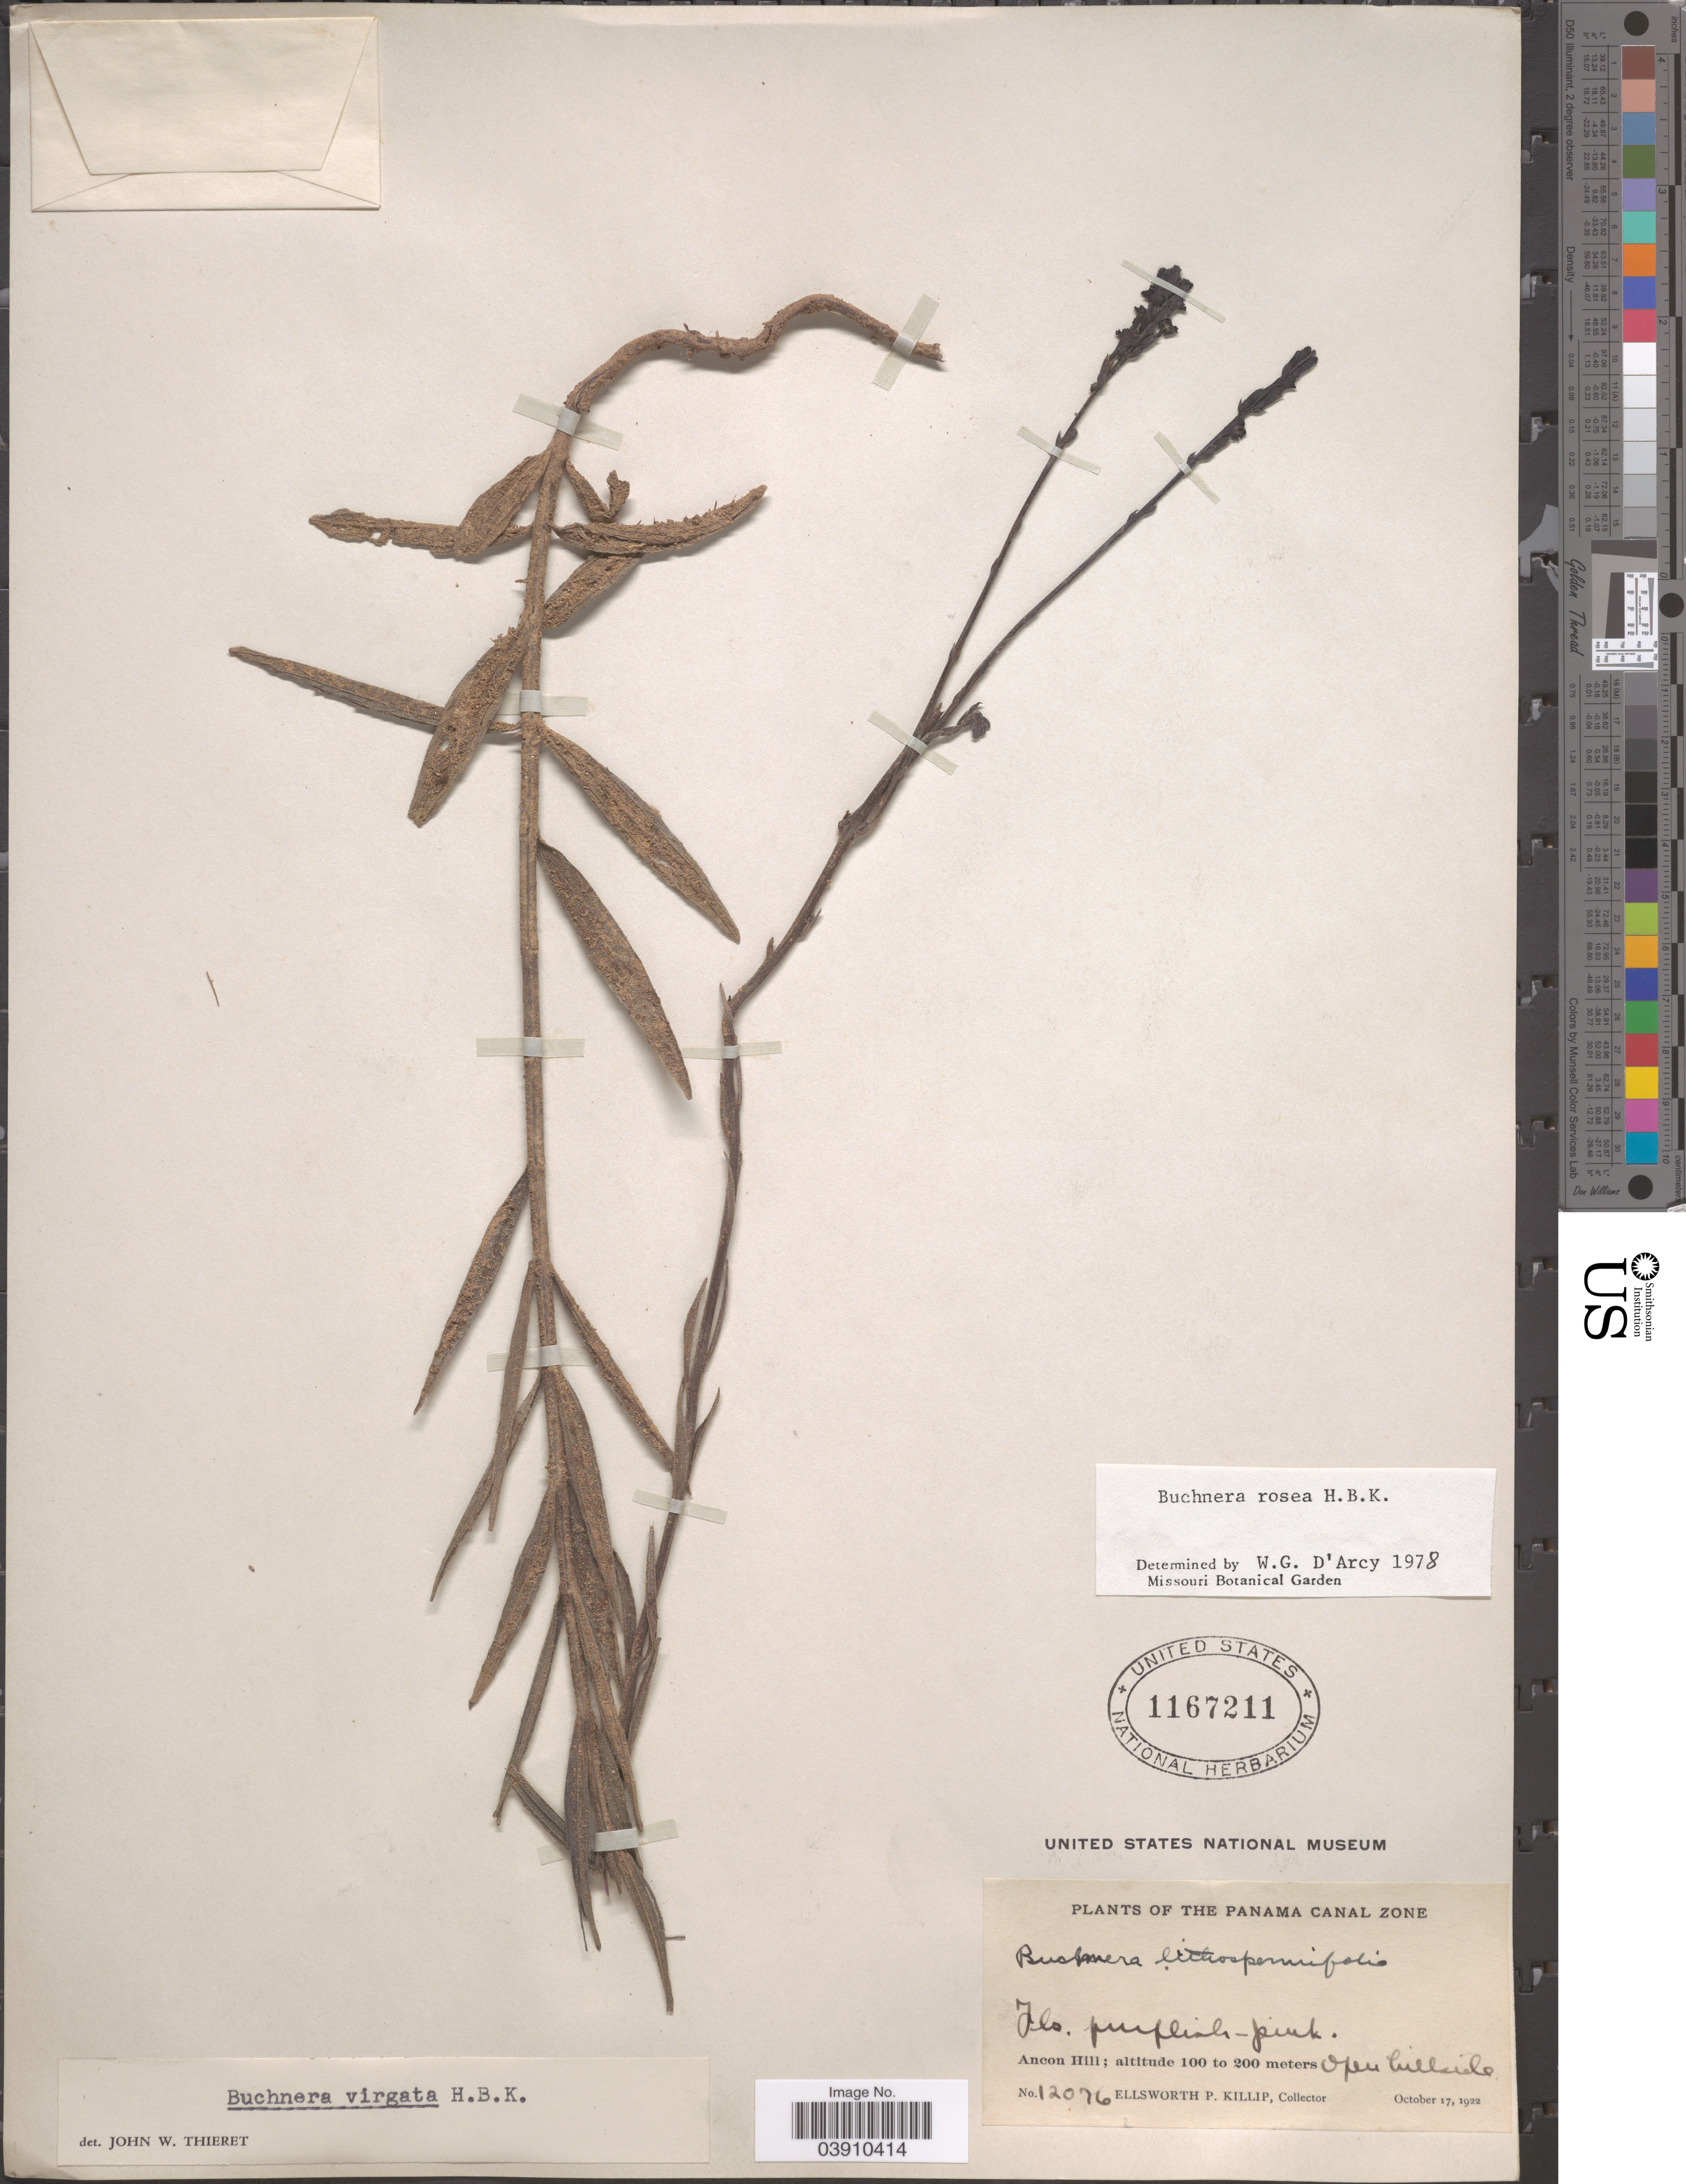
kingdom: Plantae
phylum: Tracheophyta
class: Magnoliopsida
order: Lamiales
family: Orobanchaceae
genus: Buchnera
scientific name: Buchnera rosea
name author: Kunth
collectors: E. P. Killip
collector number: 12076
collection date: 1922-10-17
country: Panama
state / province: Colón / Panamá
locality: Panama Canal Zone. Ancon Hill.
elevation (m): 100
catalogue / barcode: US 1167211